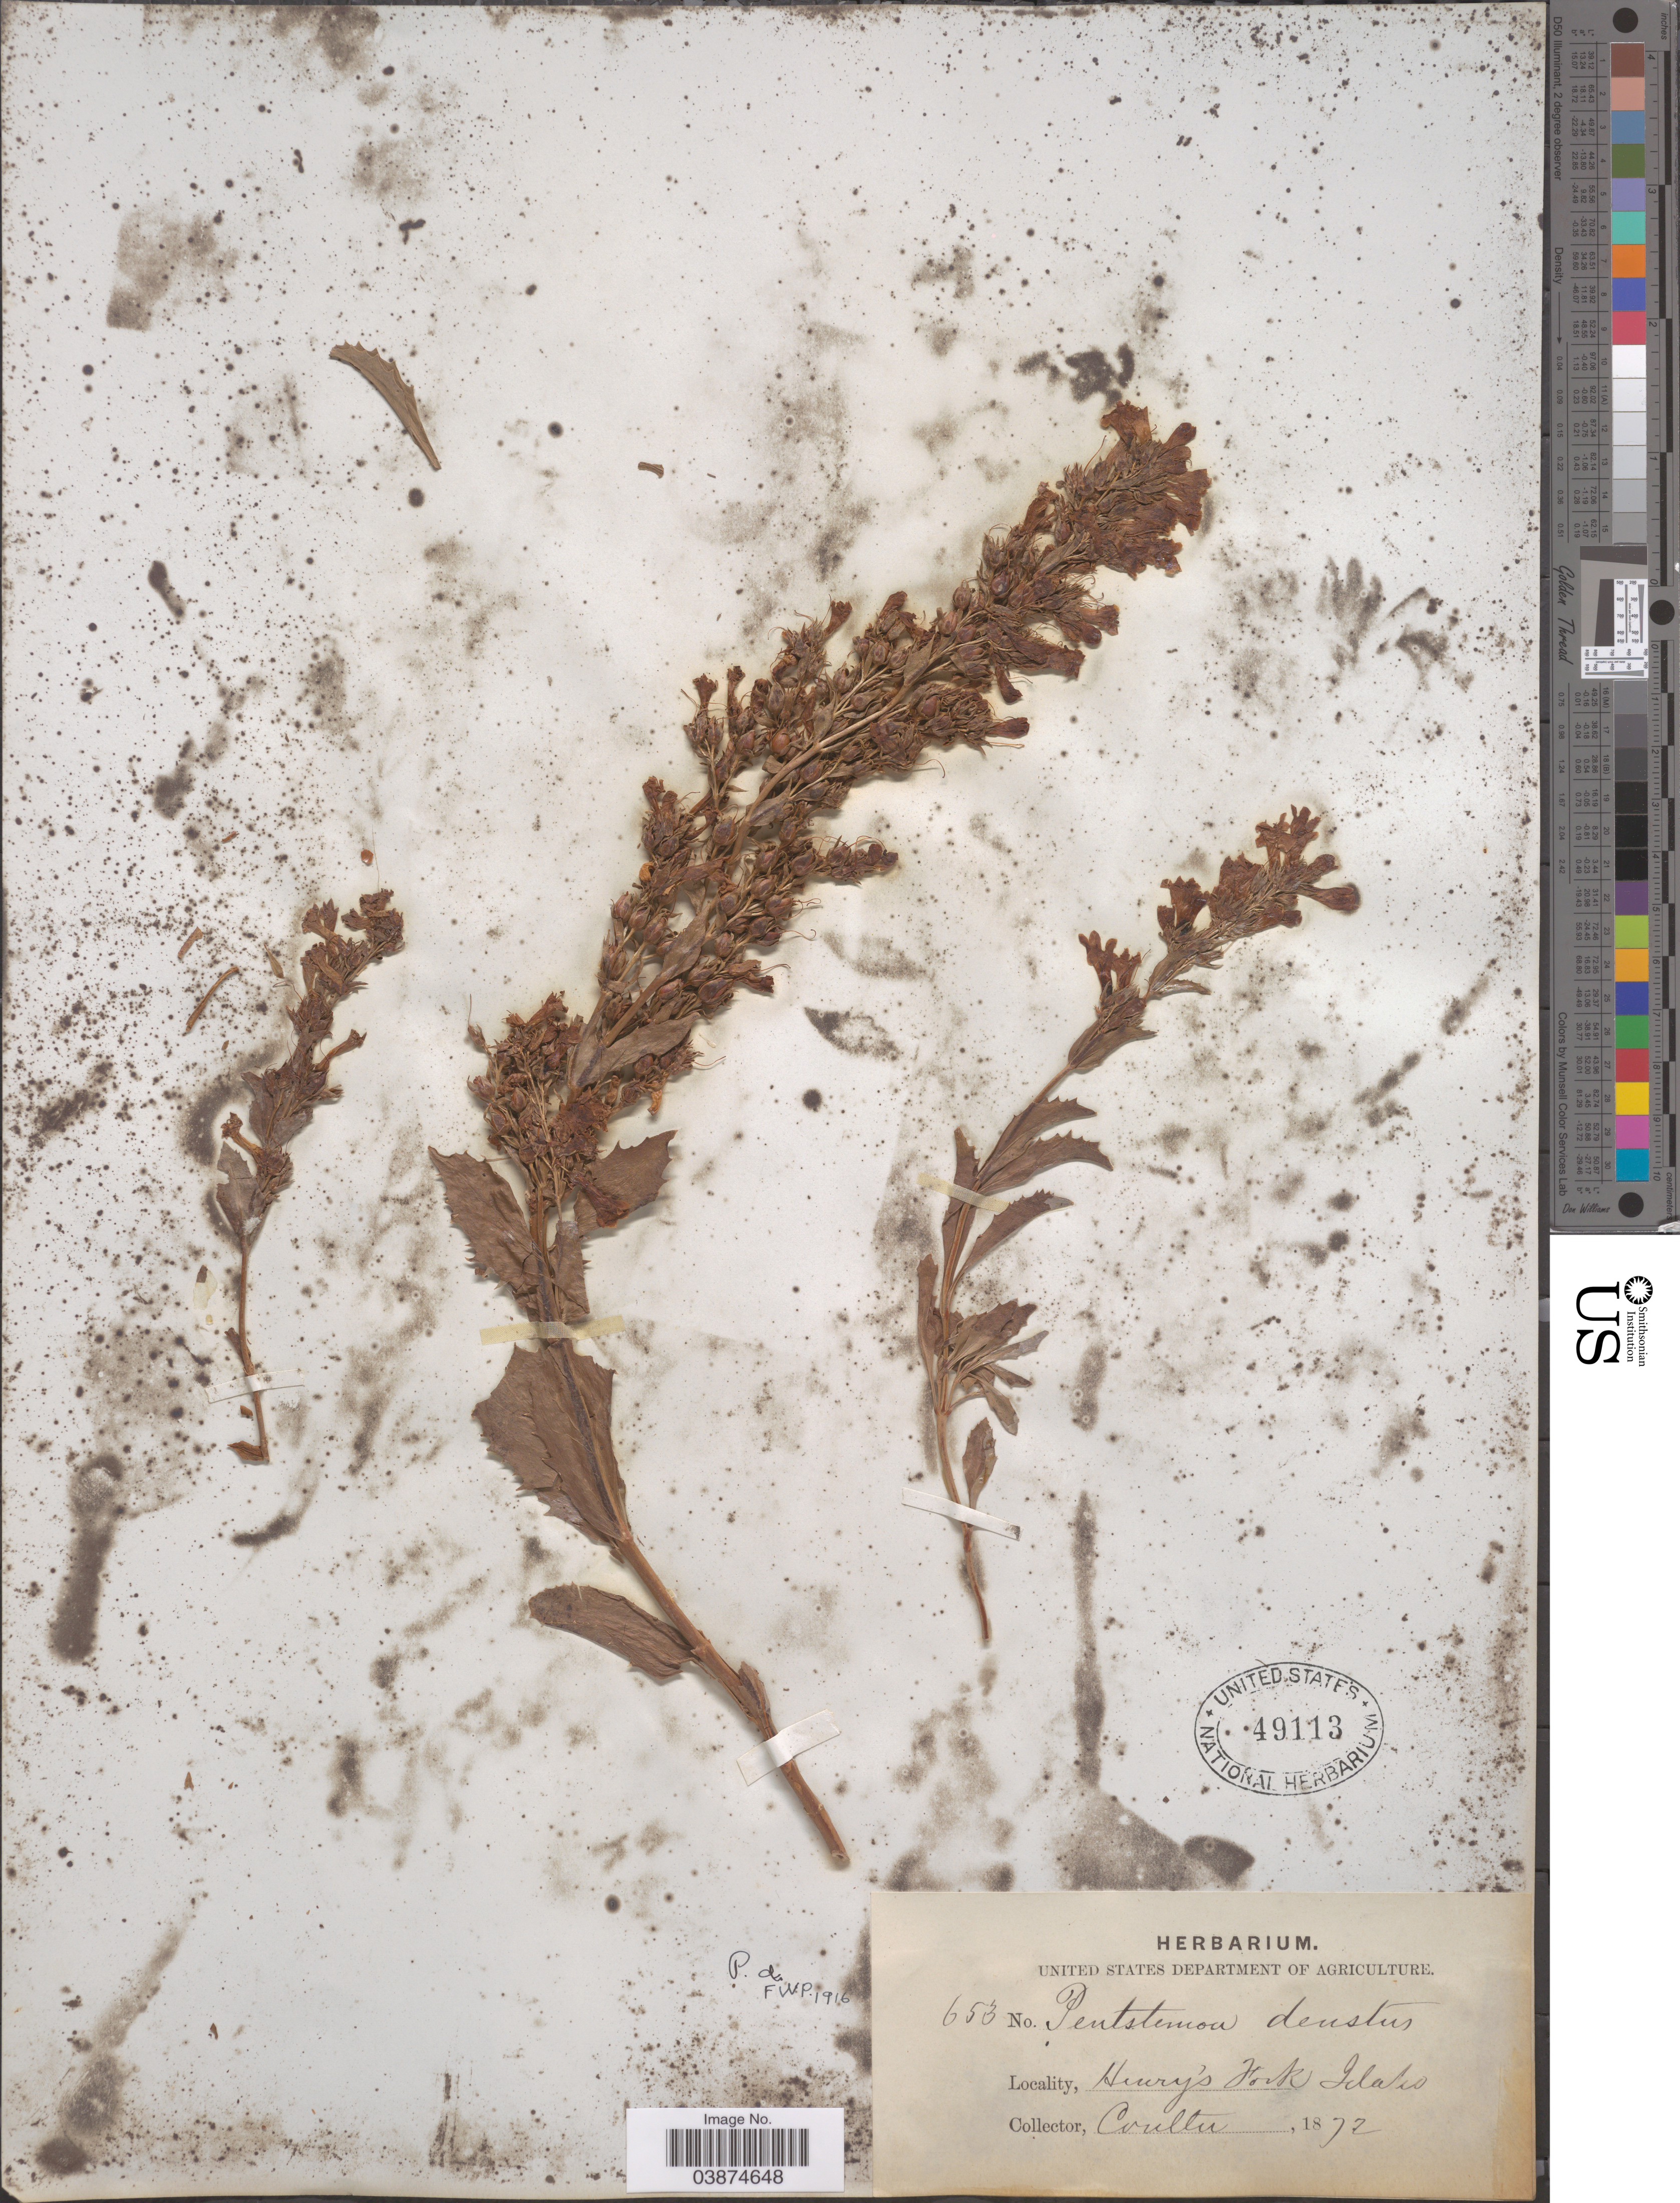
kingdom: Plantae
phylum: Tracheophyta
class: Magnoliopsida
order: Lamiales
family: Plantaginaceae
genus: Penstemon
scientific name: Penstemon deustus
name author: Douglas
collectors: -- Coulter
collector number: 653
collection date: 1872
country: United States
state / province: Idaho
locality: Henry's Fork.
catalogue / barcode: US 49113